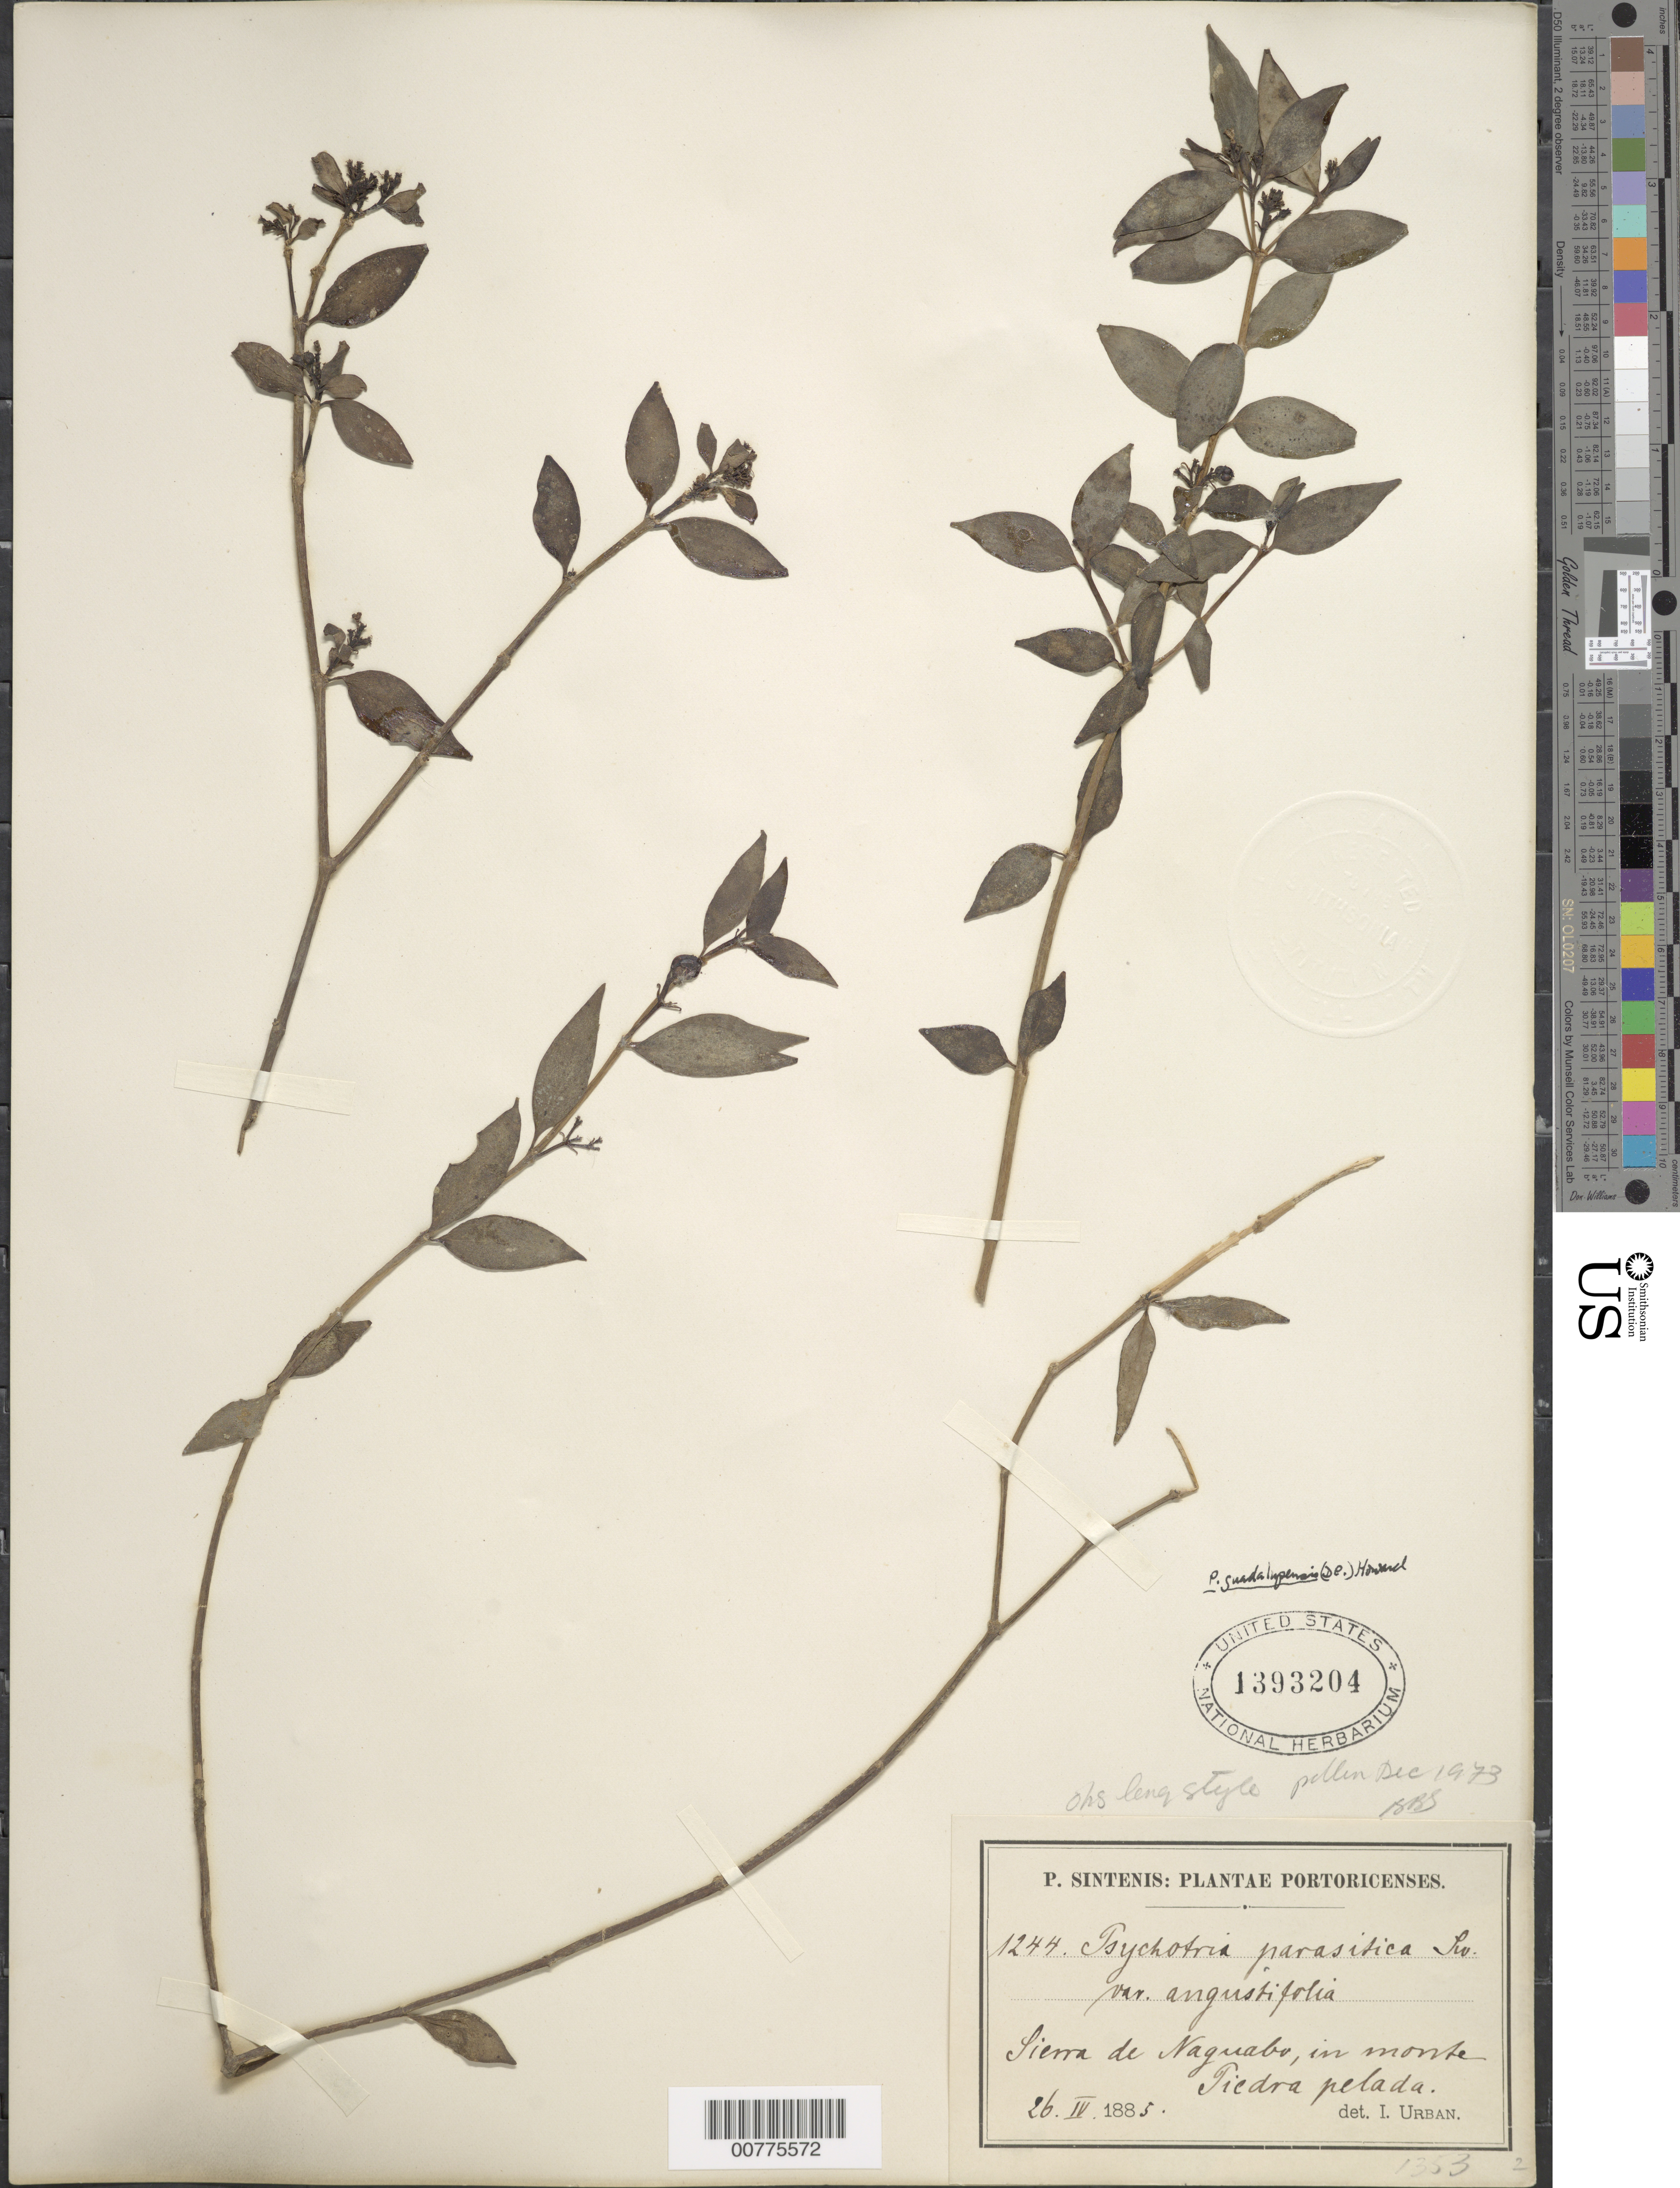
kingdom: Plantae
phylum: Tracheophyta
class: Magnoliopsida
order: Gentianales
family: Rubiaceae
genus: Notopleura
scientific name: Notopleura guadalupensis subsp. grosourdieana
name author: (Baill.) C.M. Taylor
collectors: P. Sintenis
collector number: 1244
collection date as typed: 26 Apr 1885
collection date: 1885-04-26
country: Puerto Rico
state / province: Naguabo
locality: Sierra de Naguabo, in monte Piedra pelada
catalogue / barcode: US 1393204